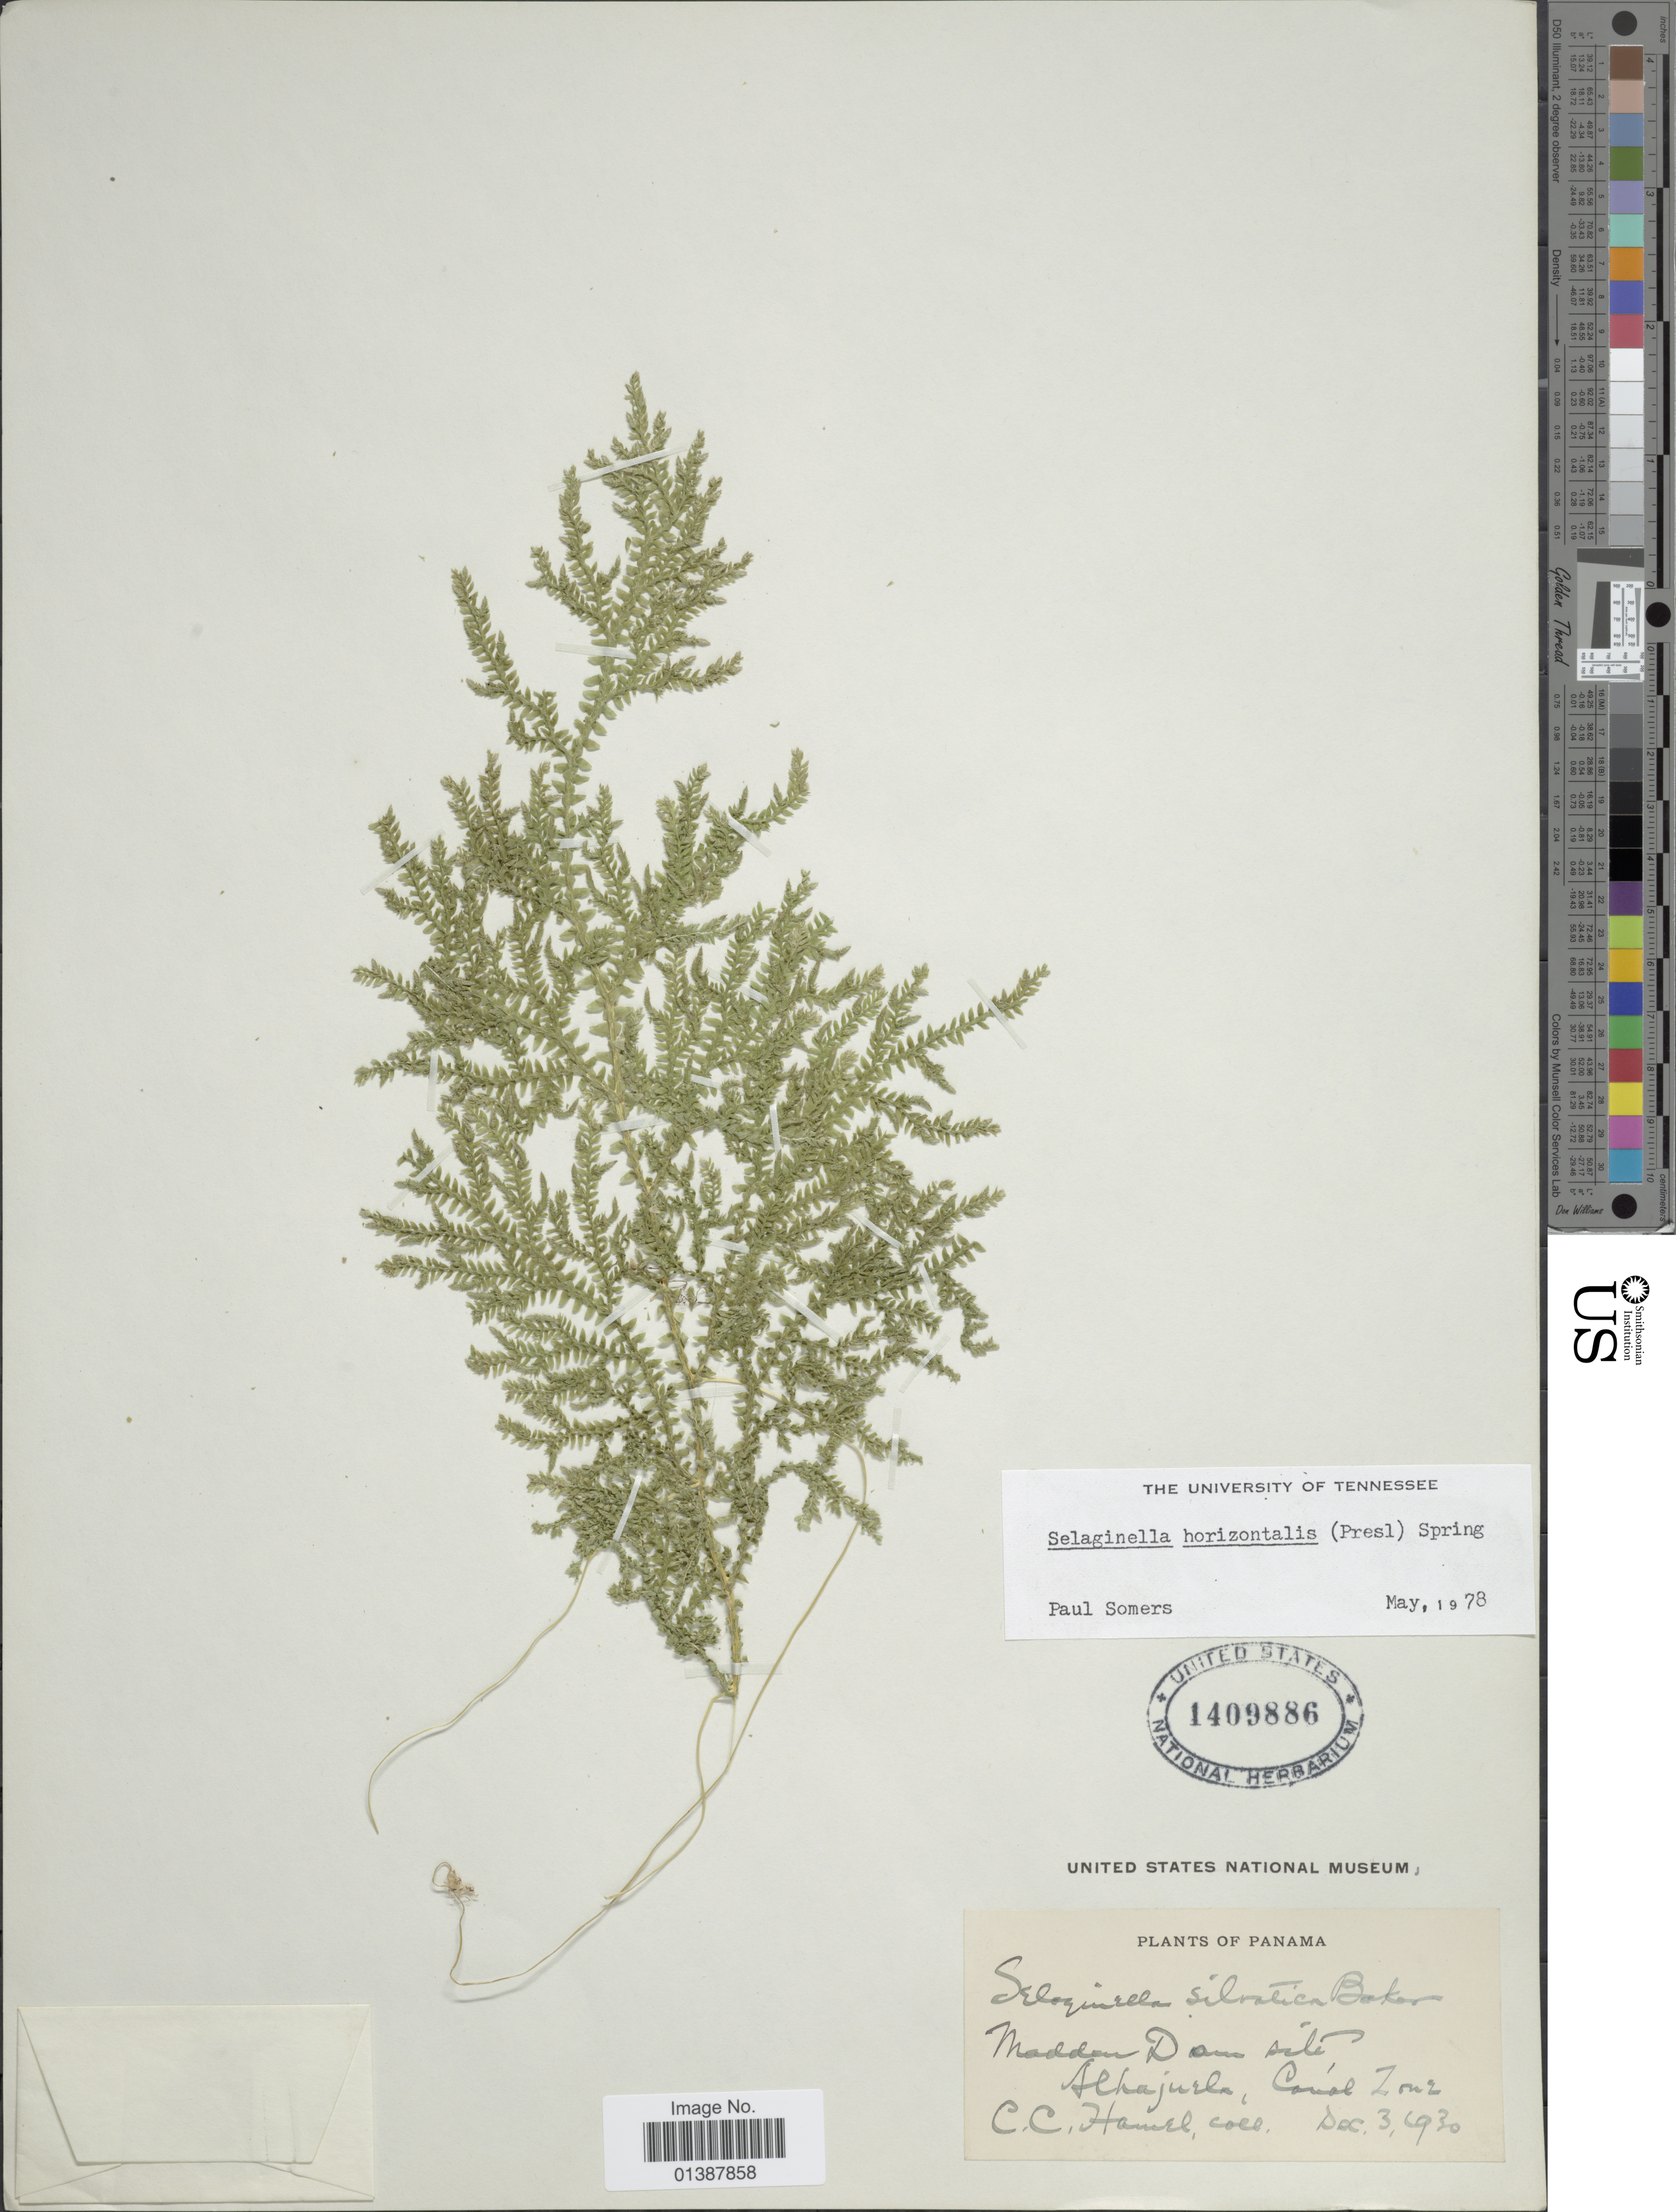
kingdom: Plantae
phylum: Tracheophyta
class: Lycopodiopsida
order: Selaginellales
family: Selaginellaceae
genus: Selaginella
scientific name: Selaginella horizontalis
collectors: C. C. Hamel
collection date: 1930-12-03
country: Panama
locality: Madden Dam site Alajuela, Canal Zone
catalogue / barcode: US 1409886